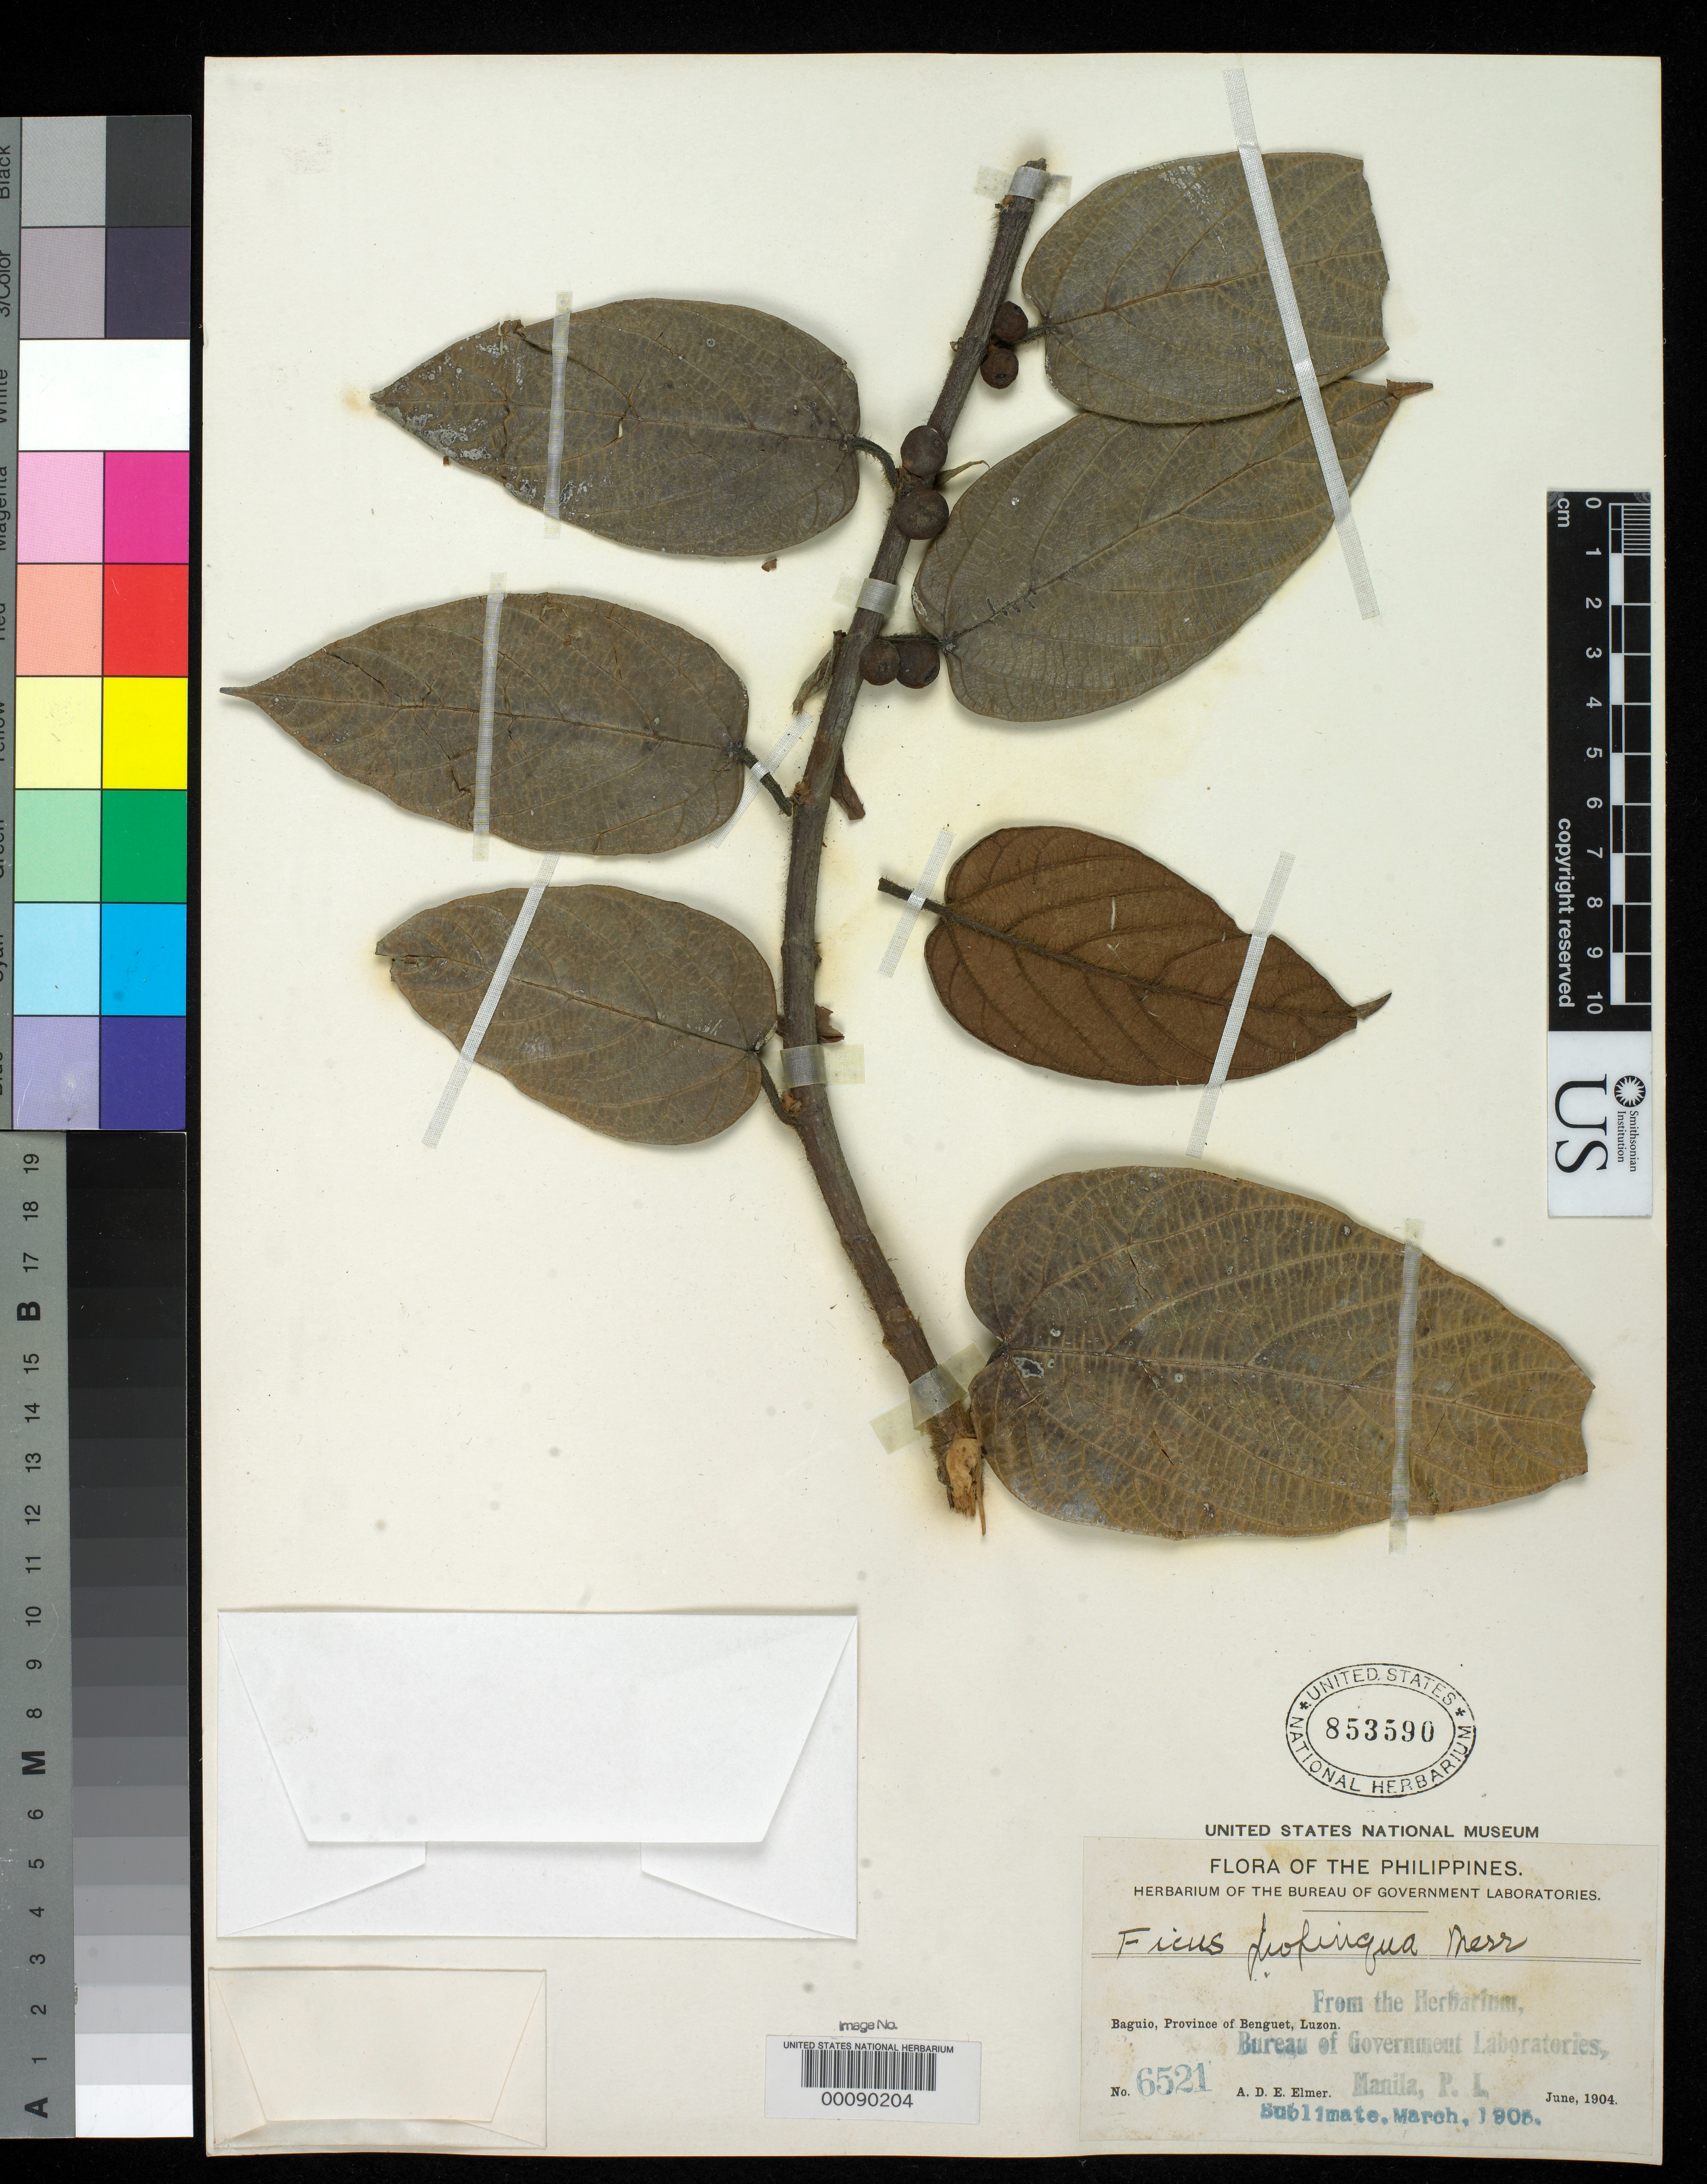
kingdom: Plantae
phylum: Tracheophyta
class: Magnoliopsida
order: Rosales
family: Moraceae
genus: Ficus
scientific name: Ficus propinqua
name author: Merr.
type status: Isotype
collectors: A. D. E. Elmer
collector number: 6521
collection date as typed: Jun 1904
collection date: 1904-06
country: Philippines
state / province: Cordillera (Administrative Region)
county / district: Benguet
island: Luzon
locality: Baguio.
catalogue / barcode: US 853590